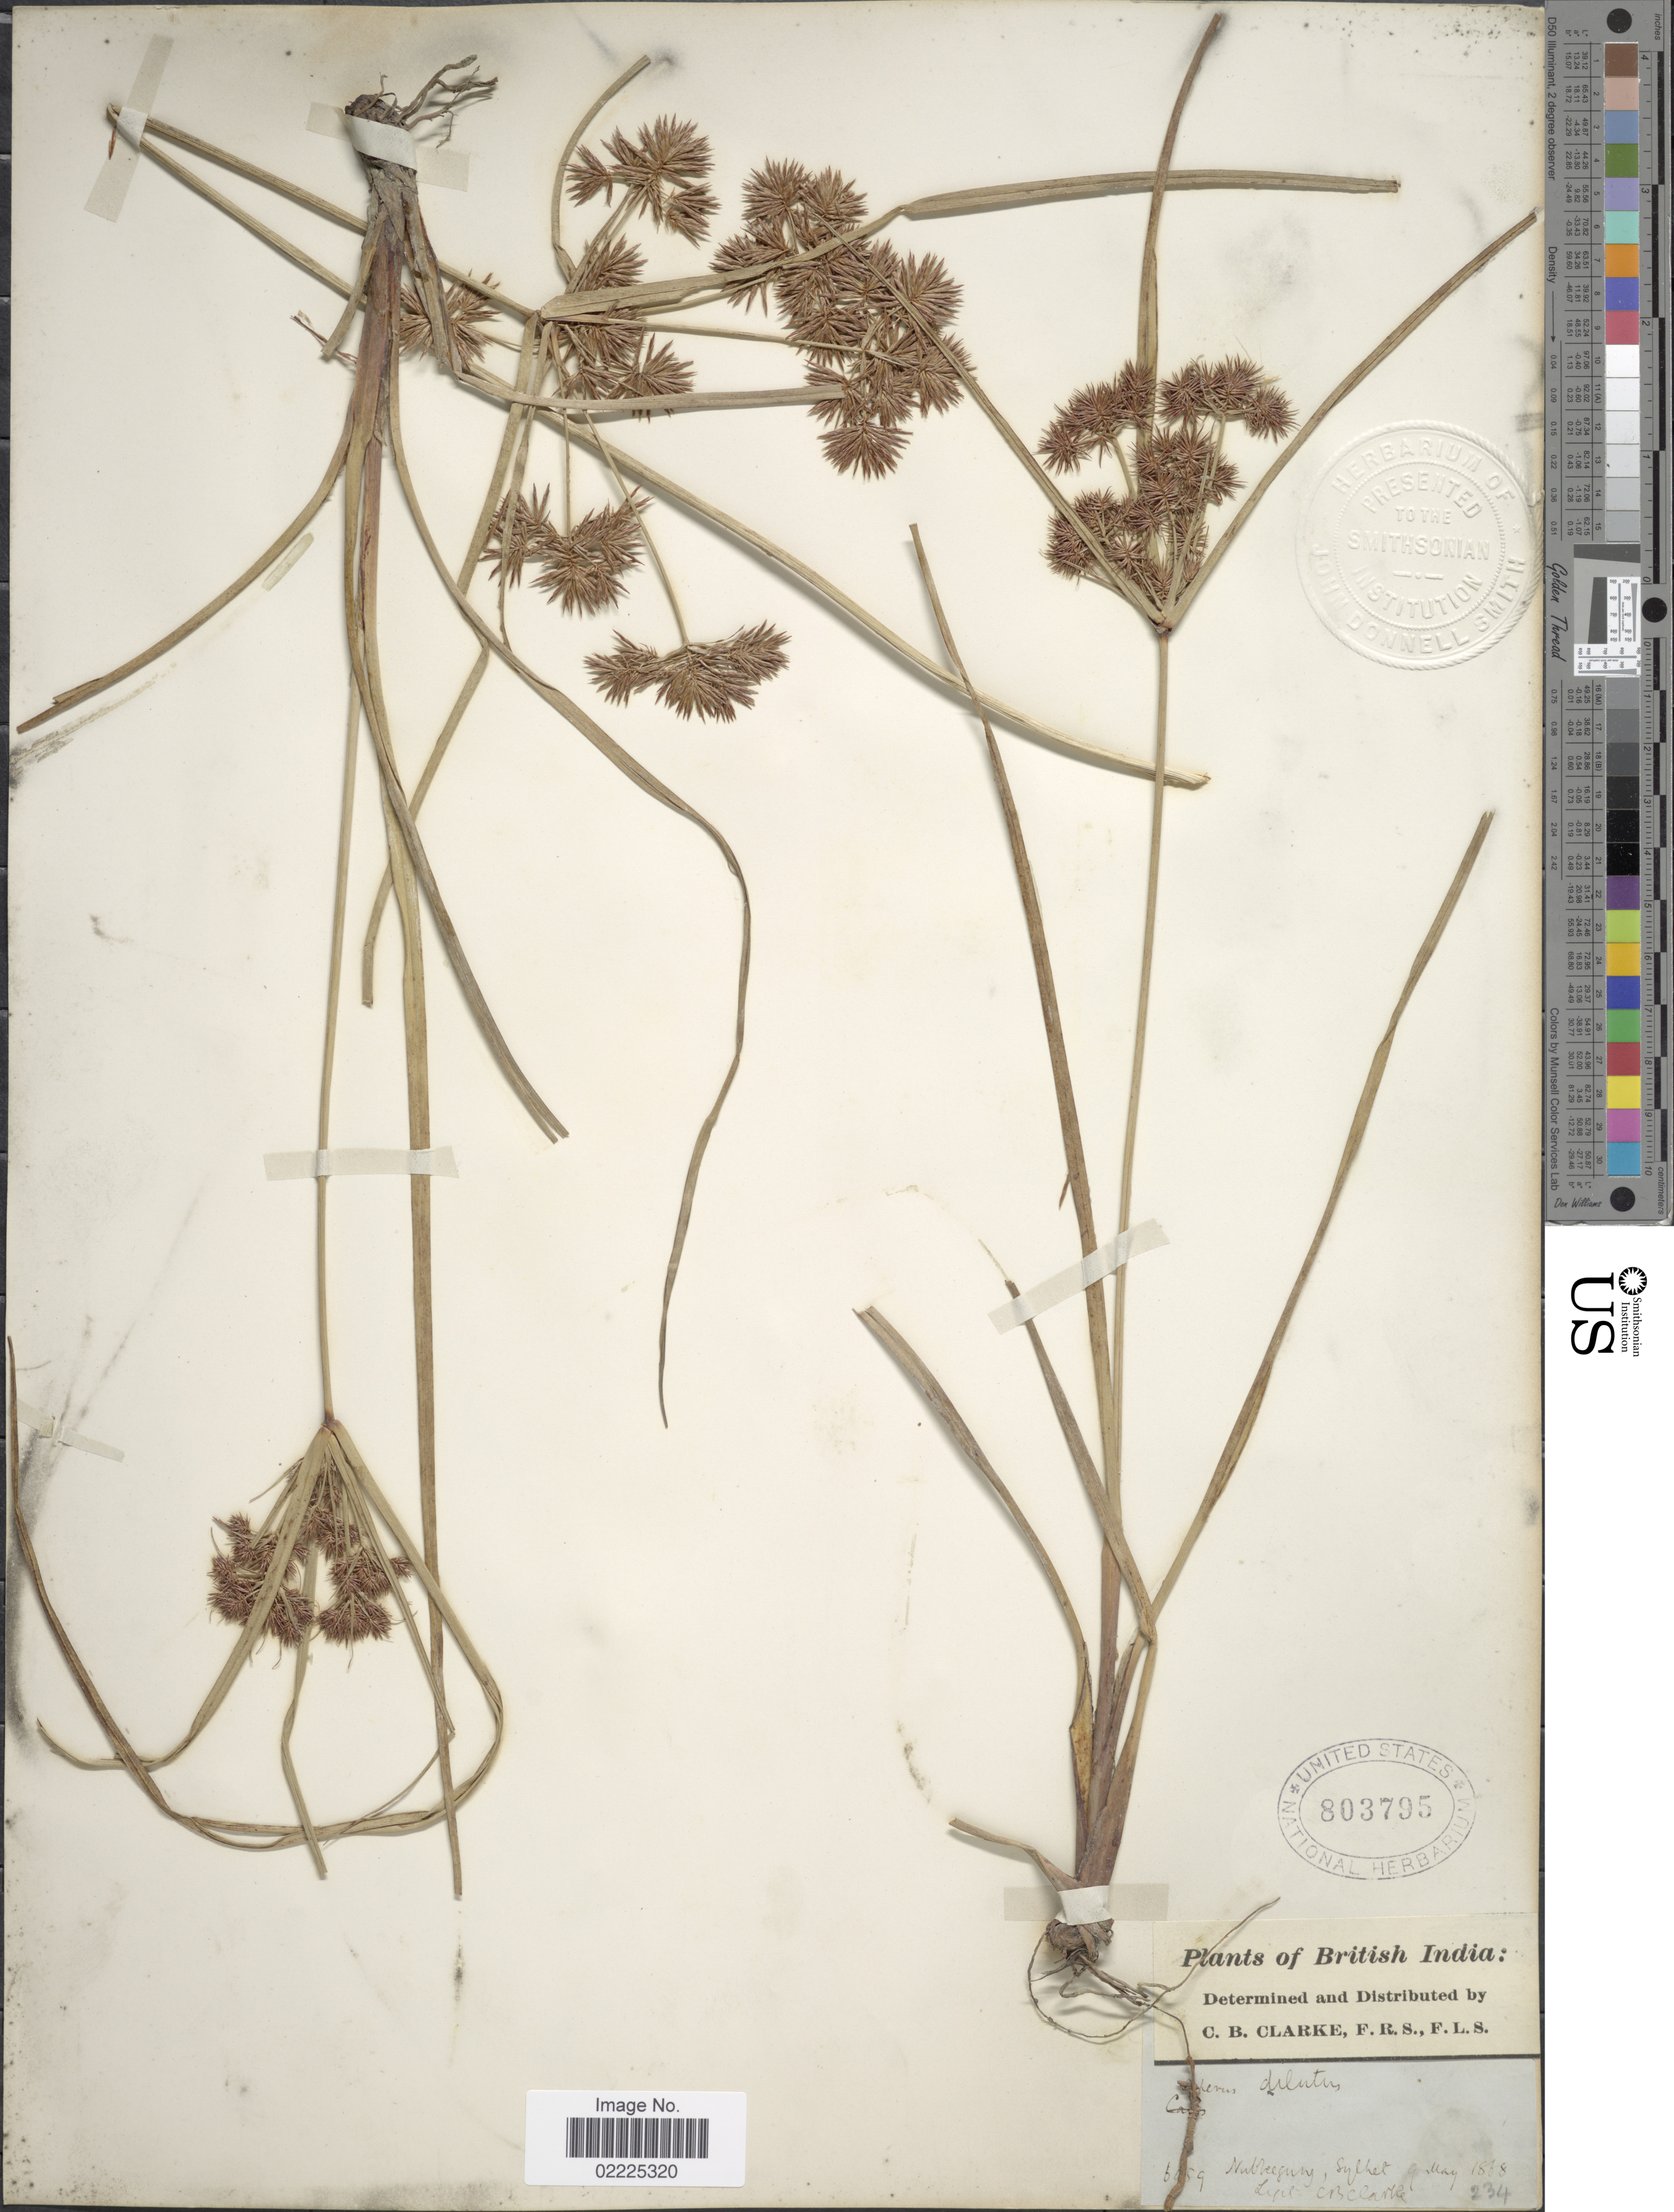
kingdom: Plantae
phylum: Tracheophyta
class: Liliopsida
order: Poales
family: Cyperaceae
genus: Cyperus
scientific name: Cyperus compactus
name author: Retz.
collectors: C. B. Clarke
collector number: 6!89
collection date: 1868-05-09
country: Bangladesh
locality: British India, Nub [illegible text], Sylhet [interpreted]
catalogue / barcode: US 803795